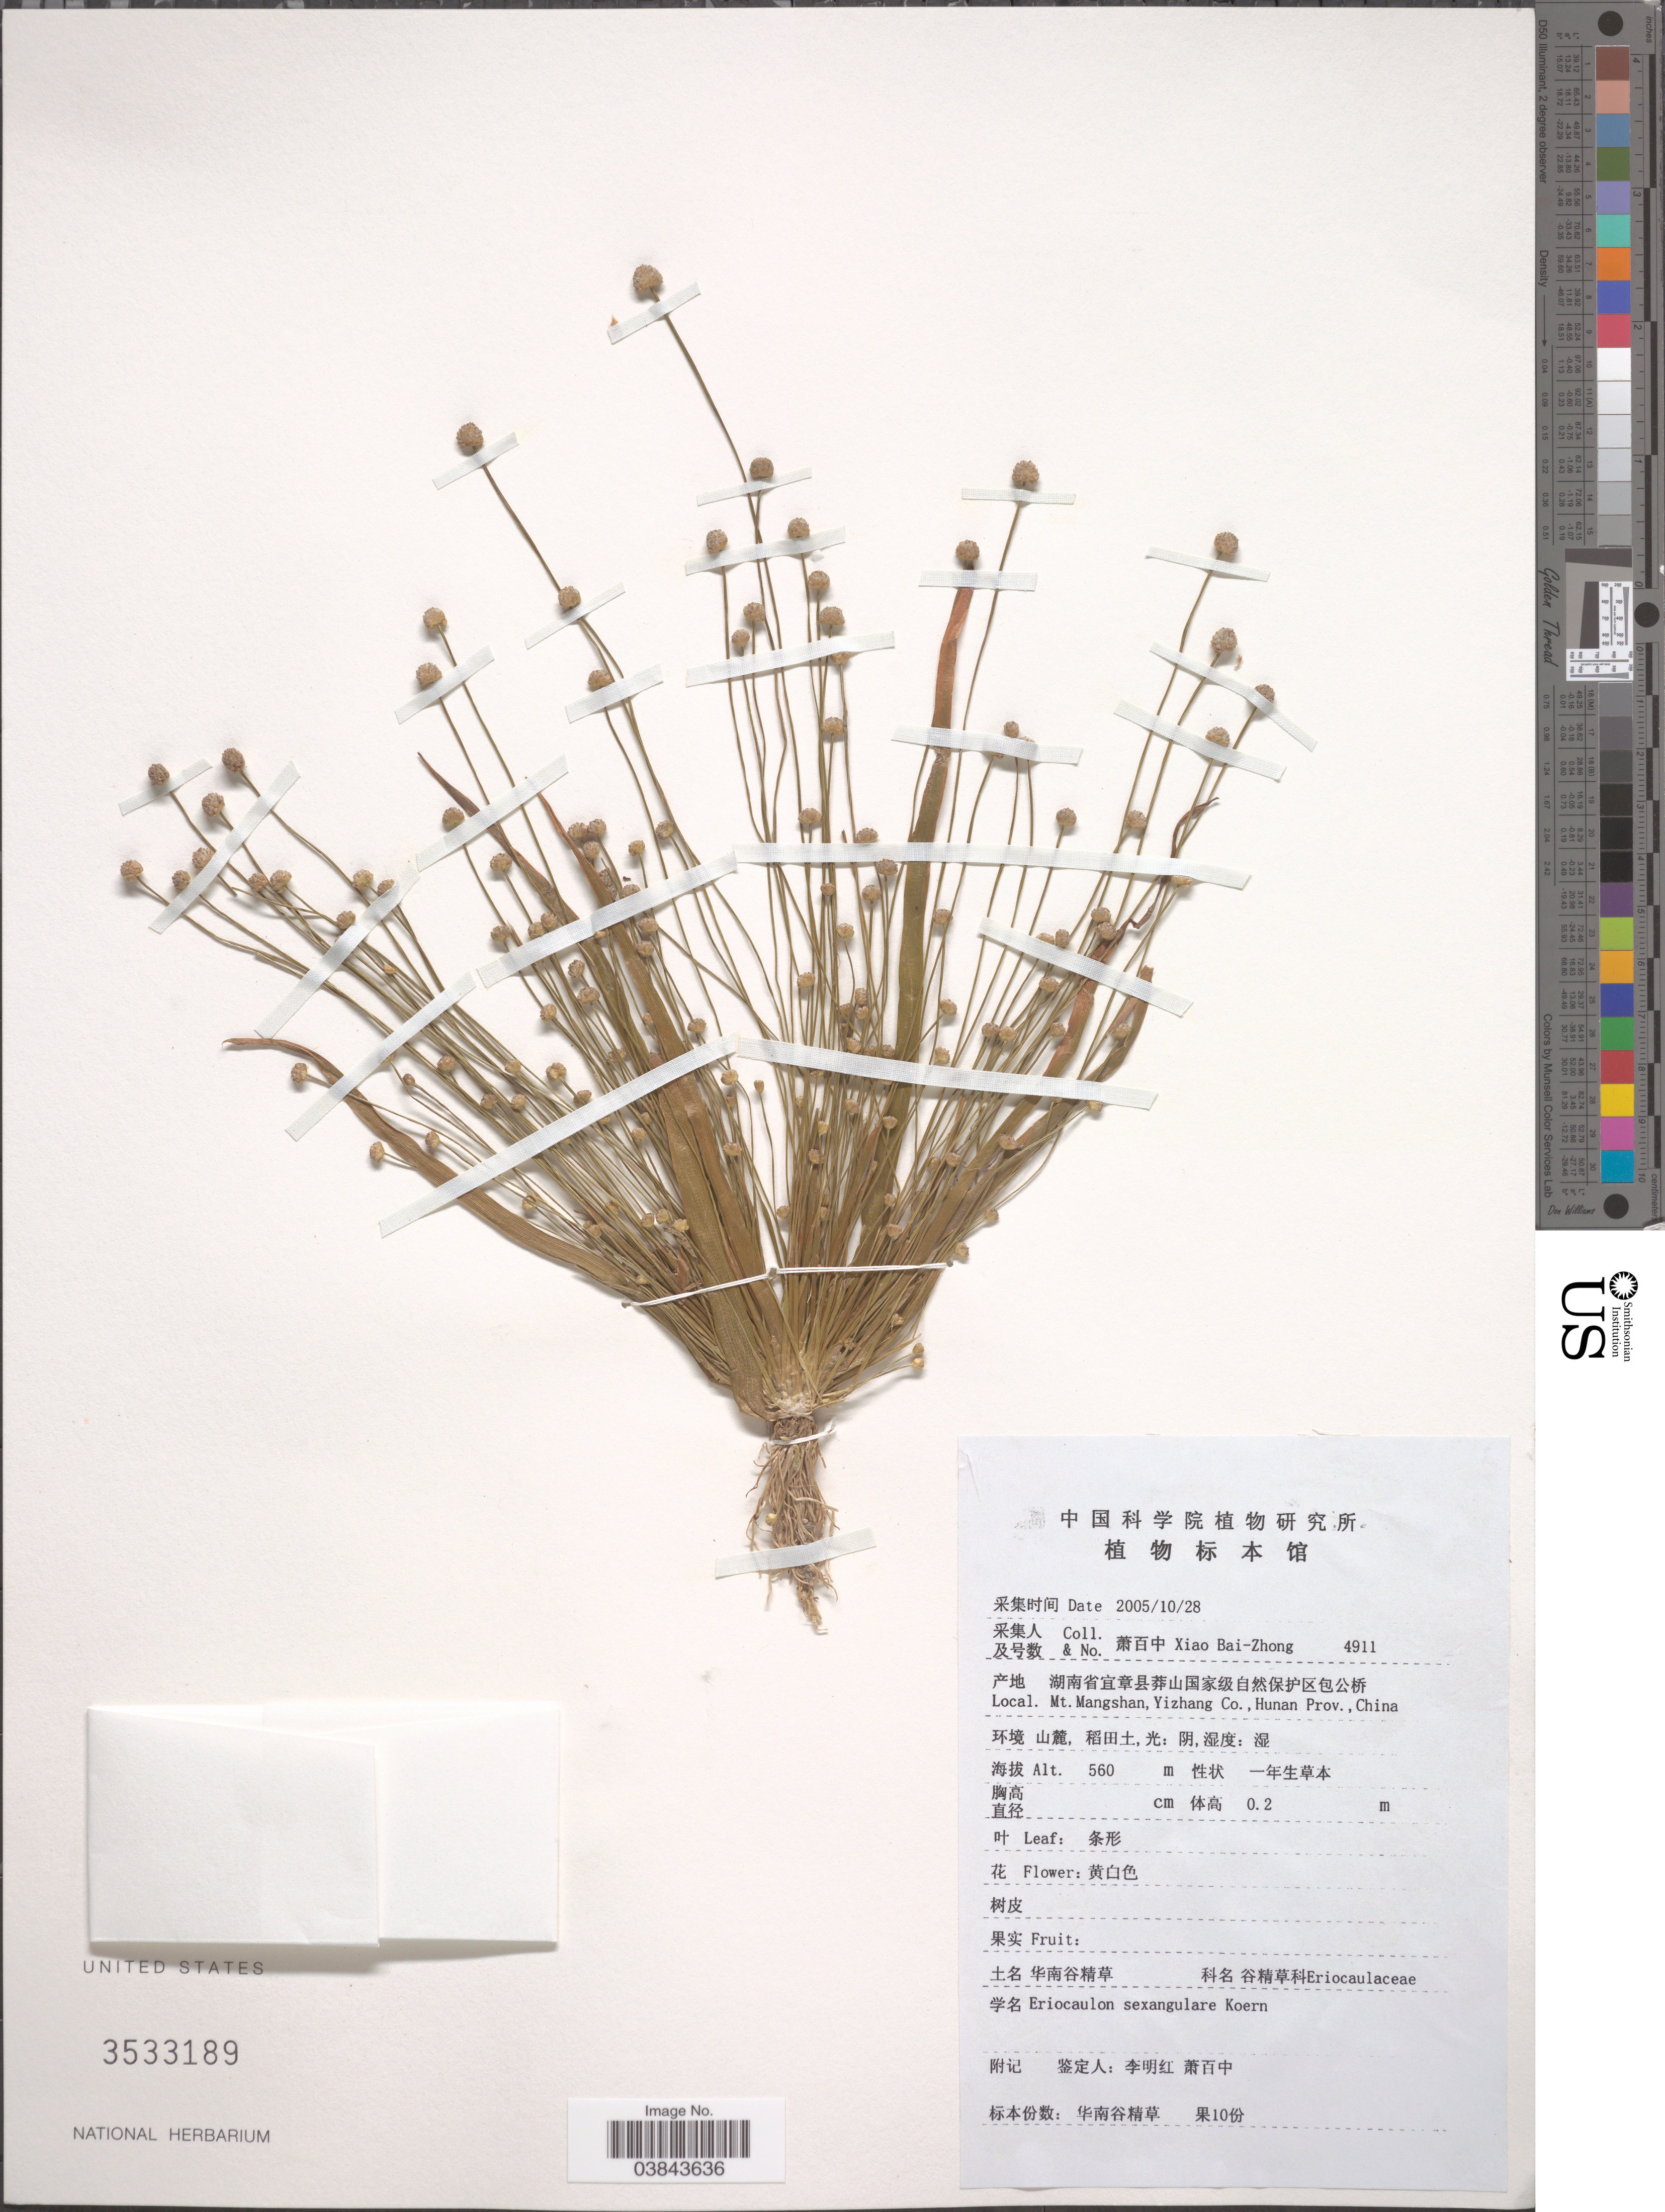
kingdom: Plantae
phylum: Tracheophyta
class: Liliopsida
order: Poales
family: Eriocaulaceae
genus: Eriocaulon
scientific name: Eriocaulon sexangulare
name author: L.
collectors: B. Z. Xiao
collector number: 4911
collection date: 2005-10-28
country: China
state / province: Hunan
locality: Mt. Mangshan, Yizhang Co.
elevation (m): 560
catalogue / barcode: US 3533189